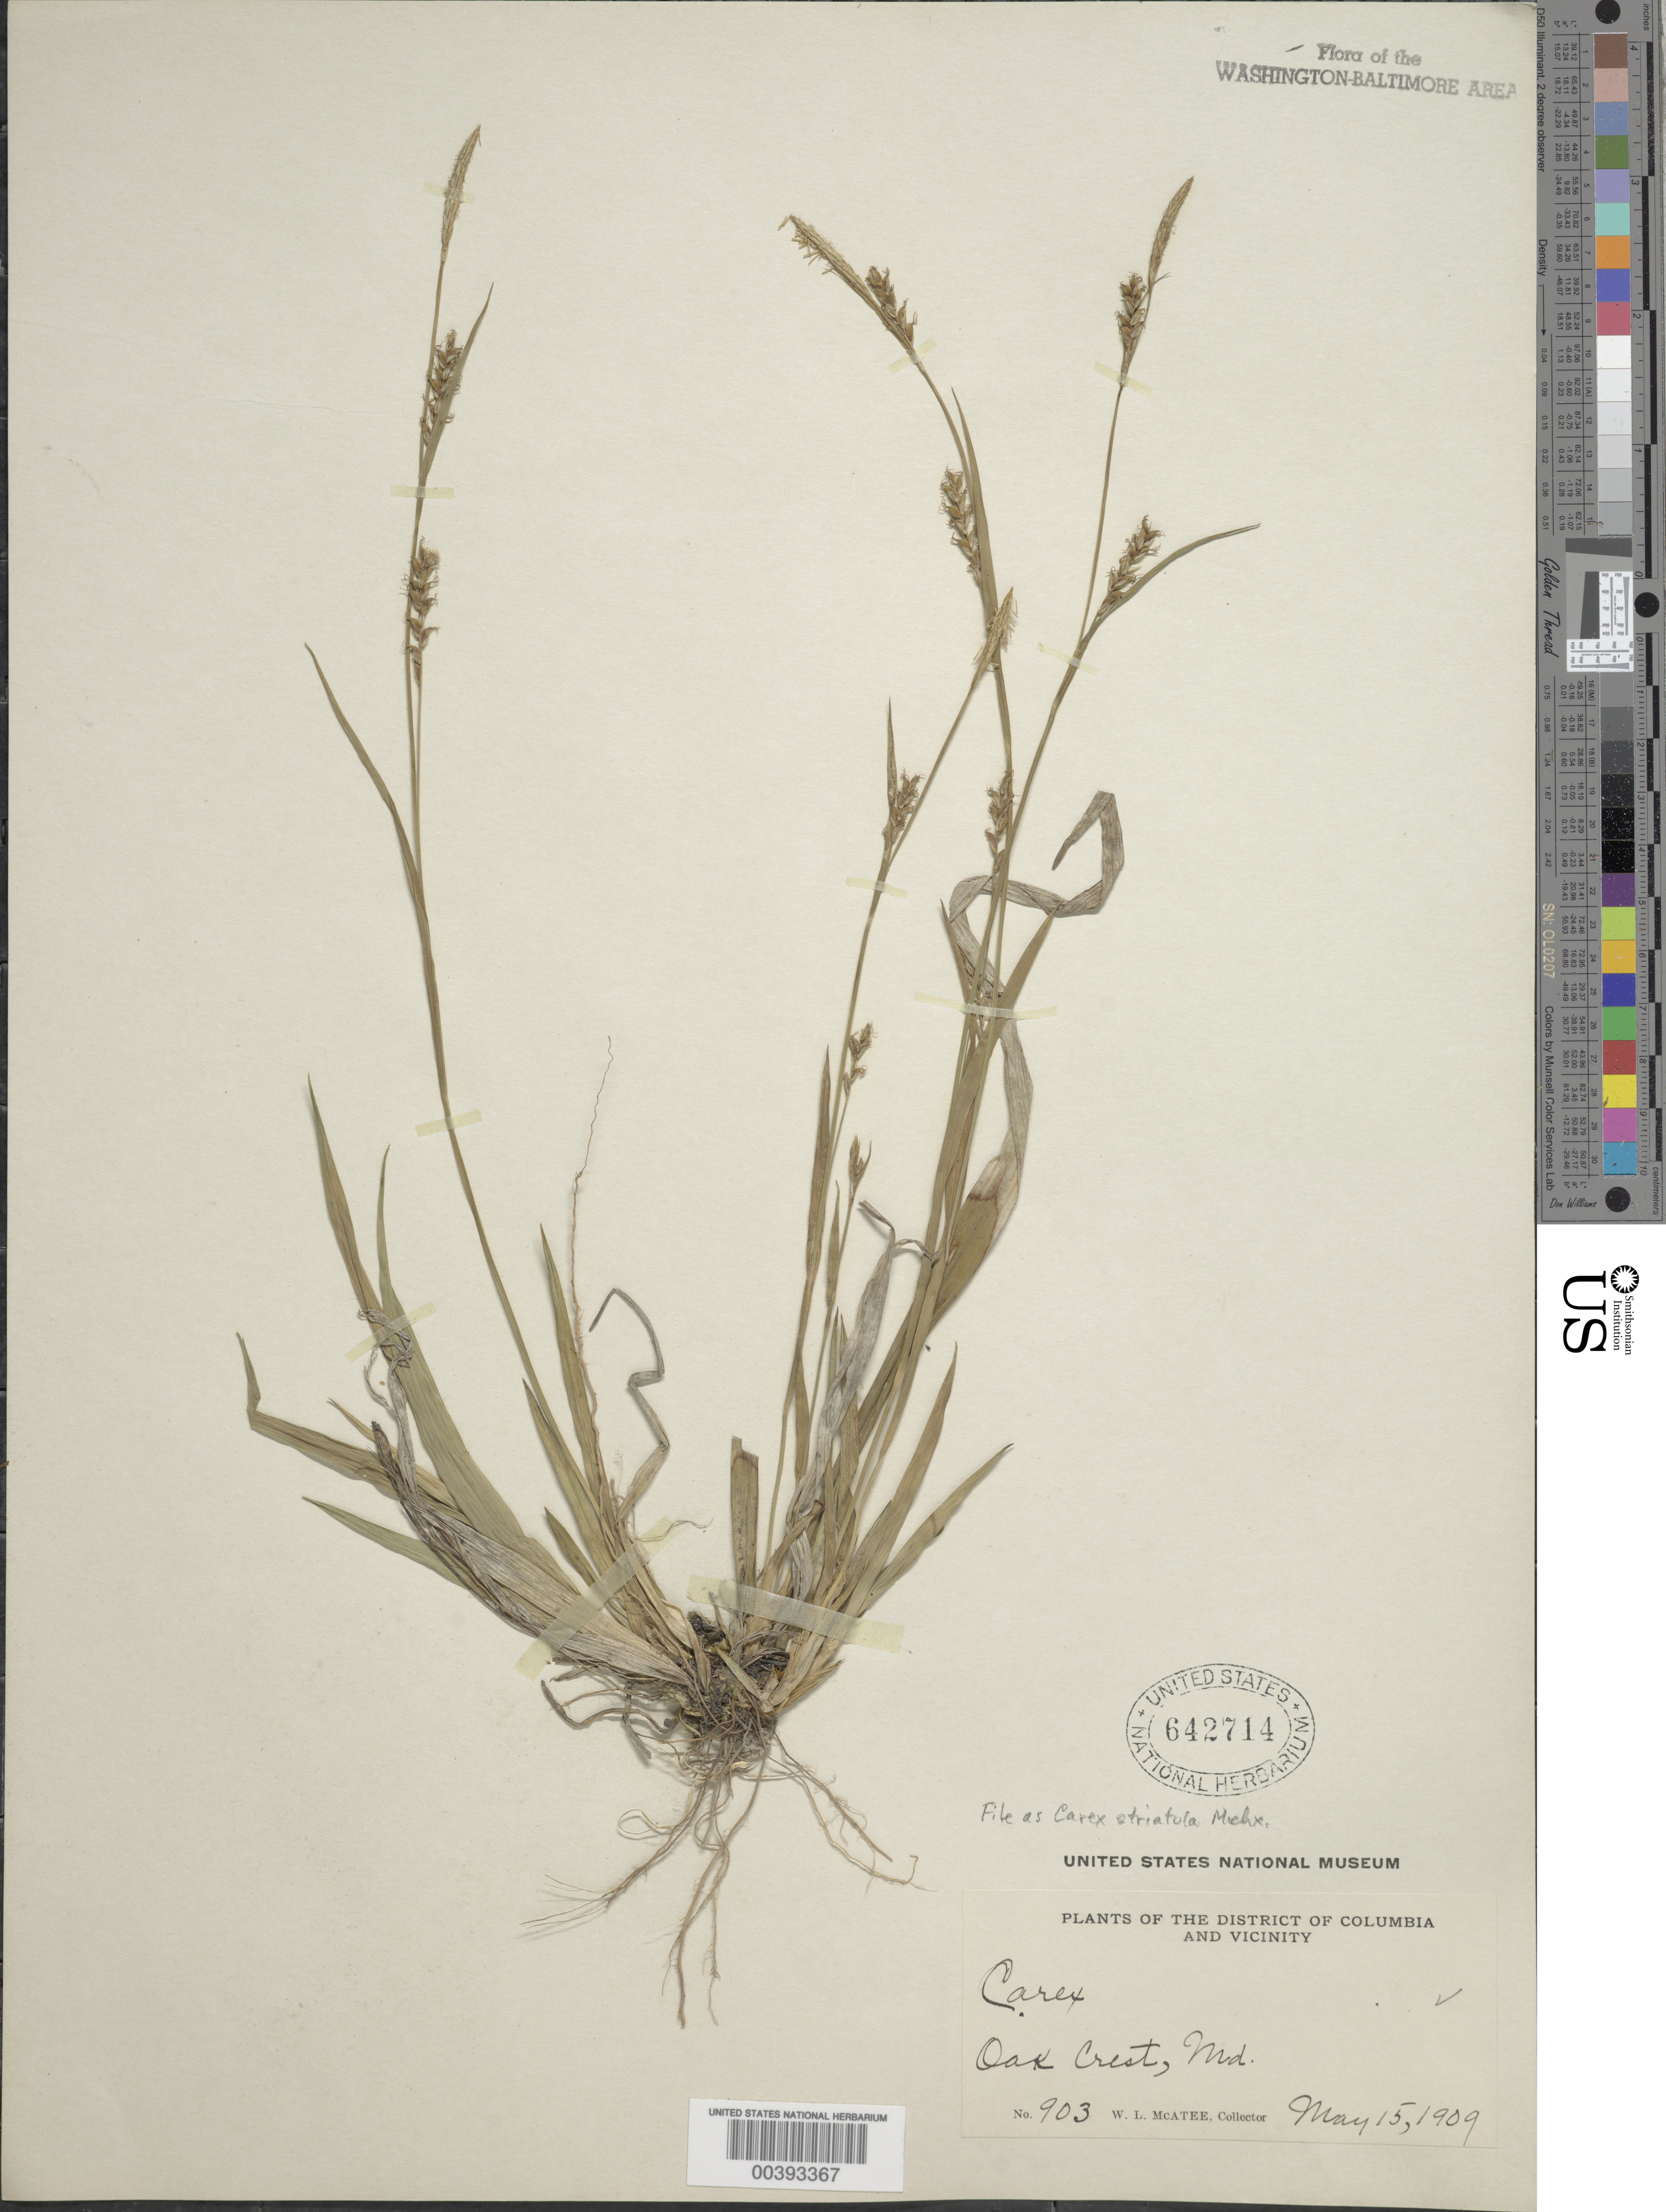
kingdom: Plantae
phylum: Tracheophyta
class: Liliopsida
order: Poales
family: Cyperaceae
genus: Carex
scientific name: Carex striatula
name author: Michx.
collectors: W. McAtee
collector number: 903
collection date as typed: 15 May 1909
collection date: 1909-05-15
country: United States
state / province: Maryland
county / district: Prince George's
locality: Oak Crest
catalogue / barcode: US 642714